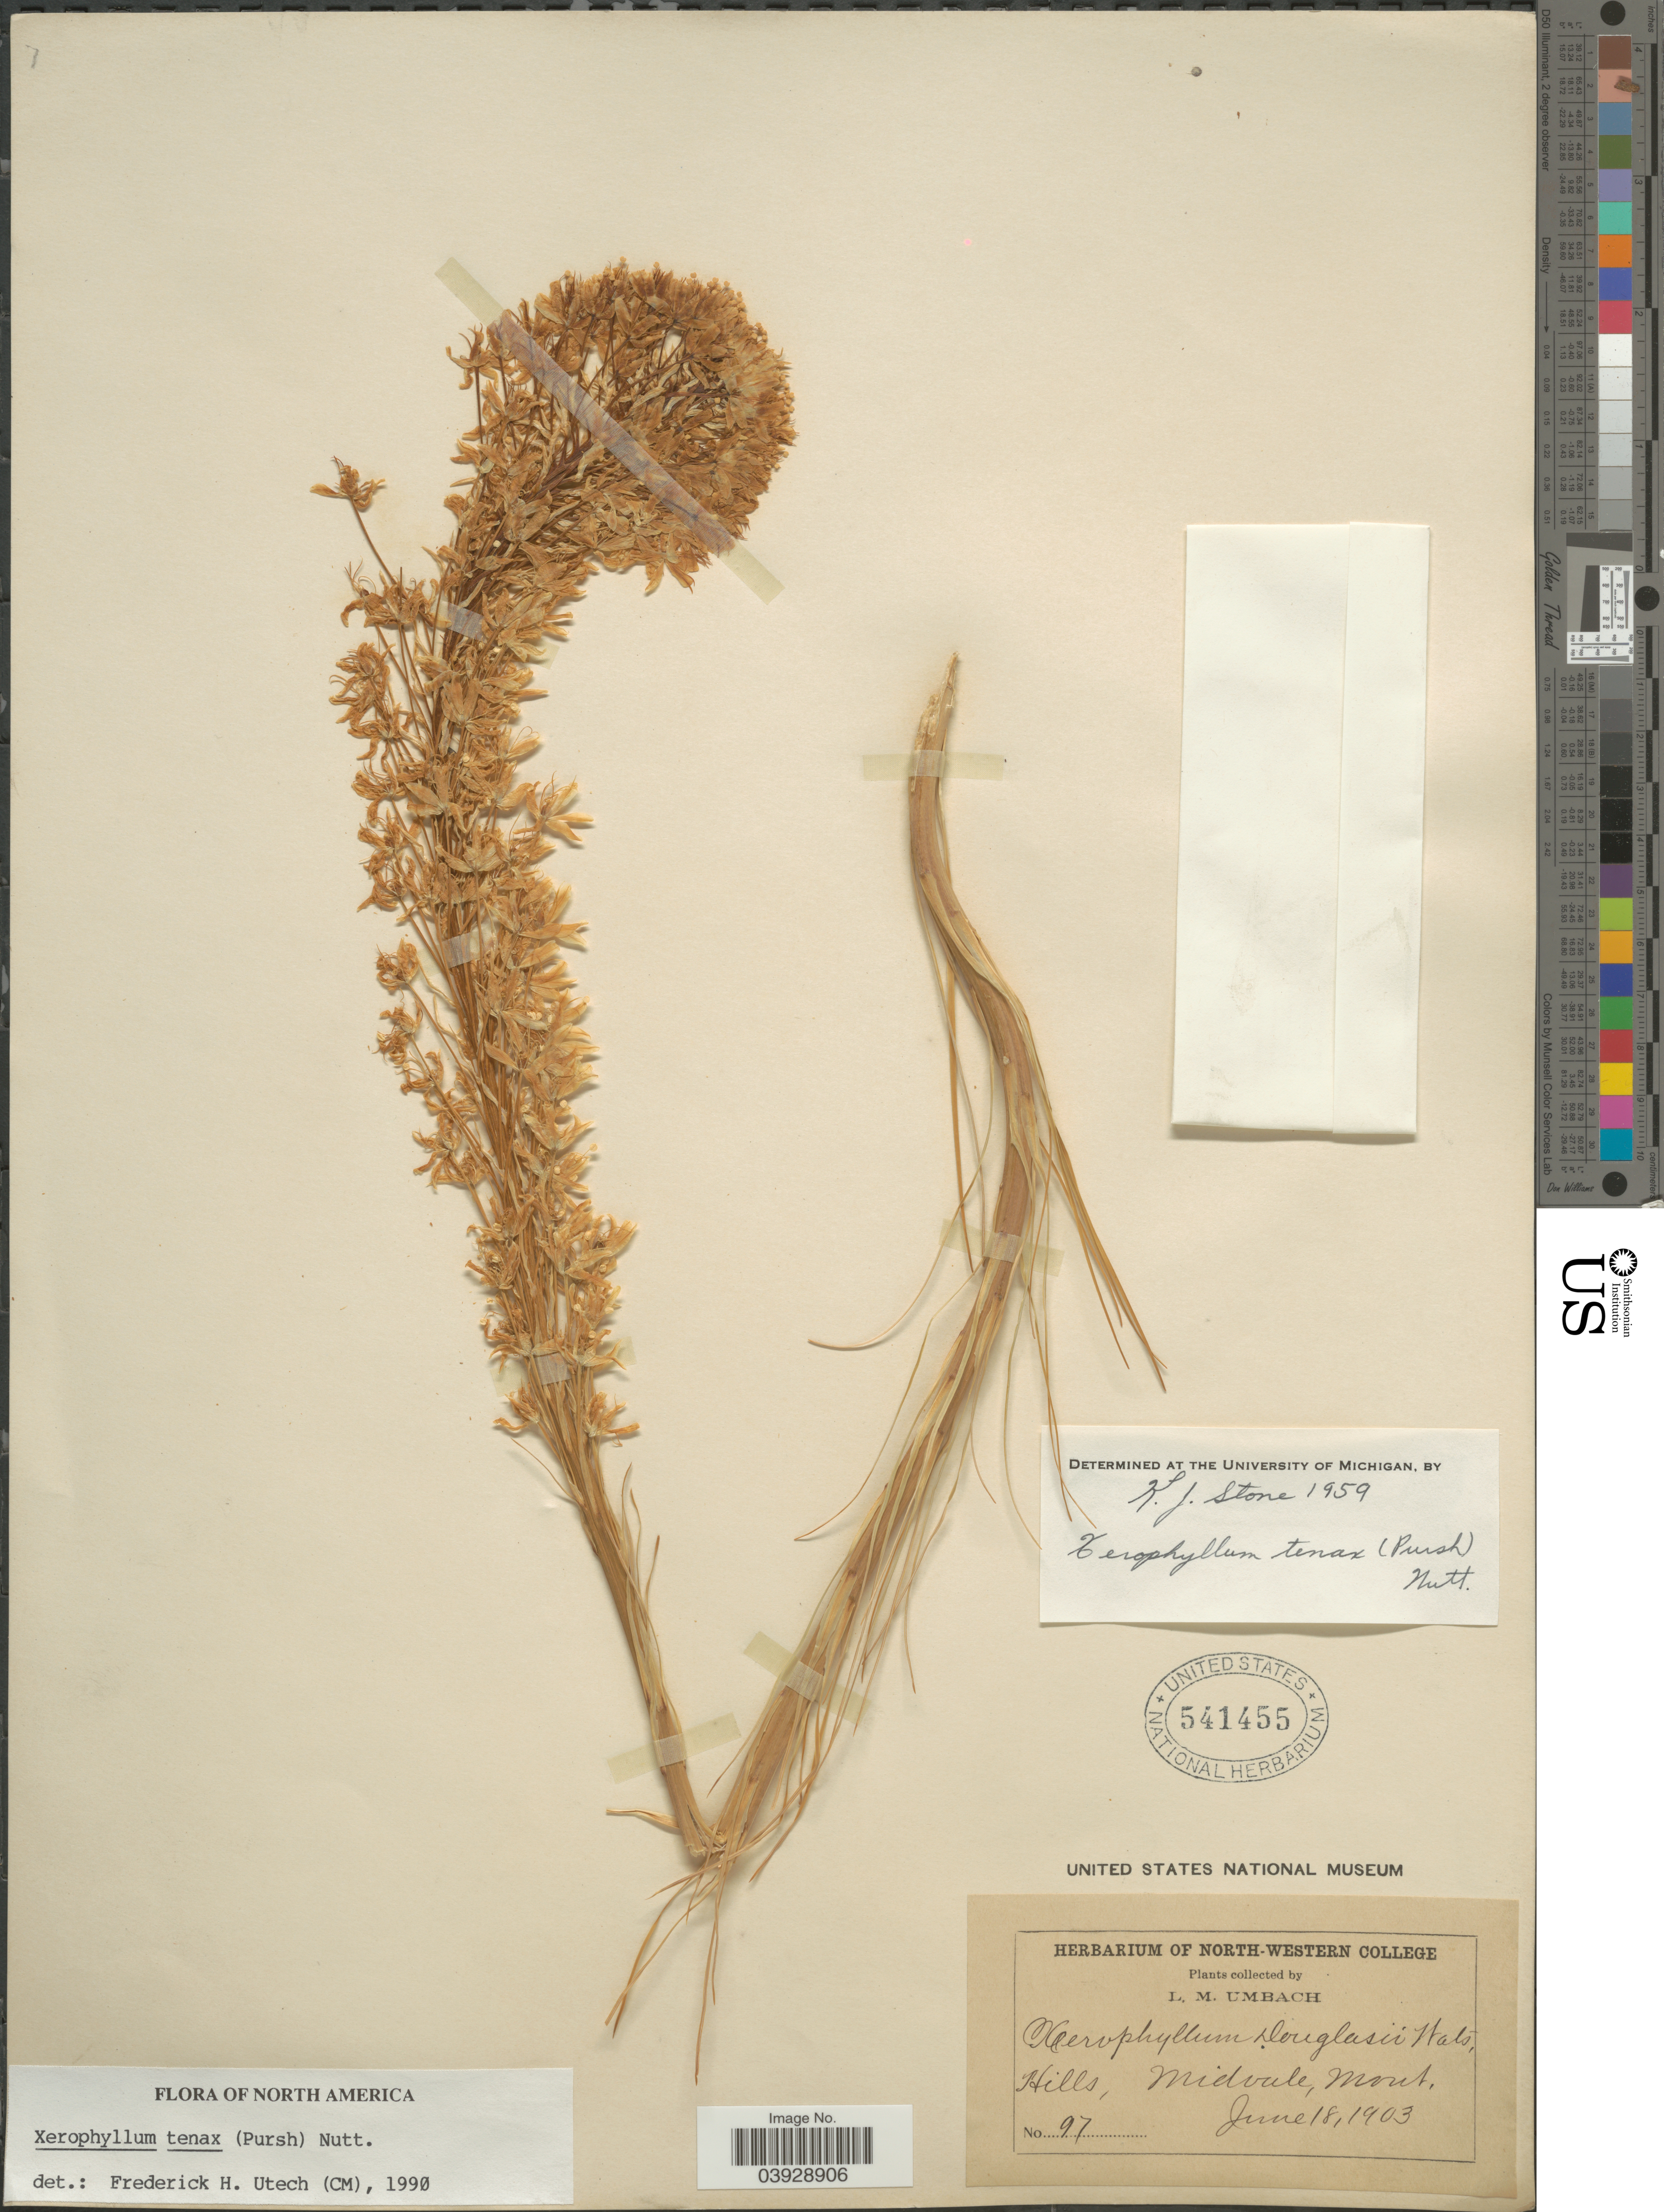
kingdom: Plantae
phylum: Tracheophyta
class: Liliopsida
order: Liliales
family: Melanthiaceae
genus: Xerophyllum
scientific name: Xerophyllum tenax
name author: (Pursh) Nutt.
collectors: L. M. Umbach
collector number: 97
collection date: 1903-06-18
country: United States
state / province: Montana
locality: Hills, Midvale.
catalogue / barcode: US 541455